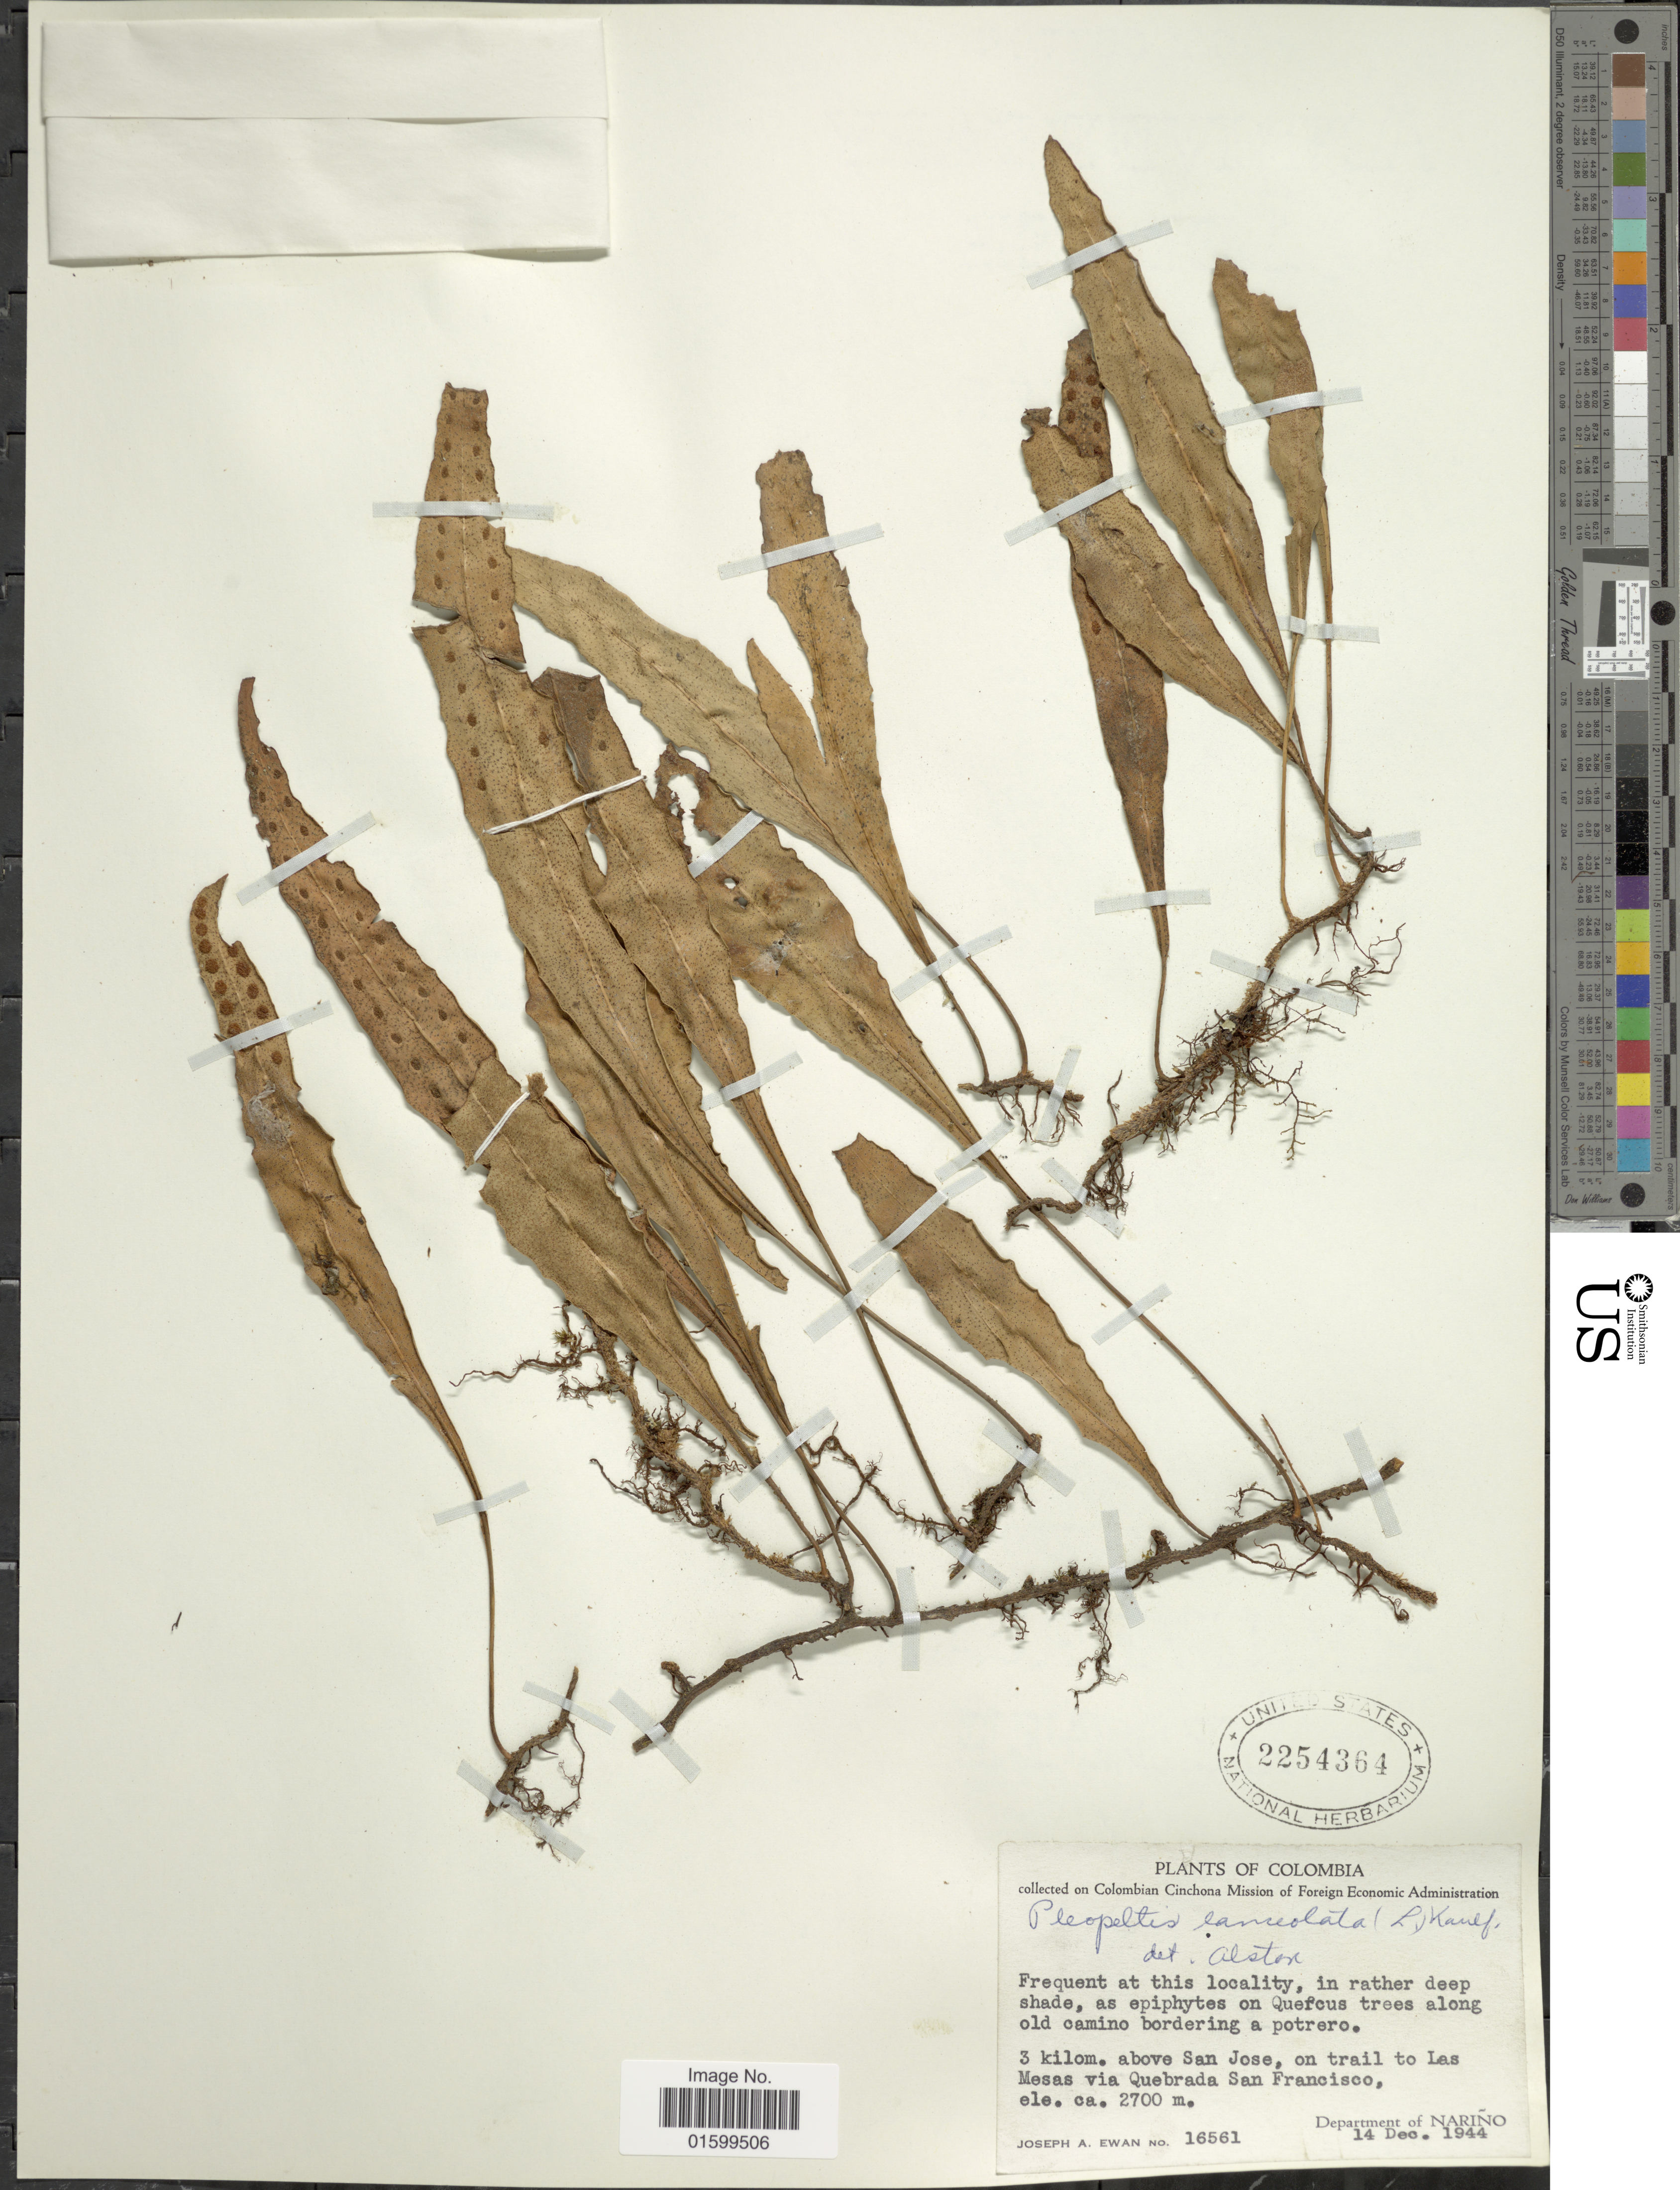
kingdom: Plantae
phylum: Tracheophyta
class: Polypodiopsida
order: Polypodiales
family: Polypodiaceae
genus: Pleopeltis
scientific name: Pleopeltis macrocarpa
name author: (Bory ex Willd.) Kaulf.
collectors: J. A. Ewan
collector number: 16561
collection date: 1944-12-14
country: Colombia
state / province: Nariño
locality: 3 kilom. above San Jose, on trail to las Mesas via Quebrada San Francisco, Department of Narino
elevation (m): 2700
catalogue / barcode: US 2254364